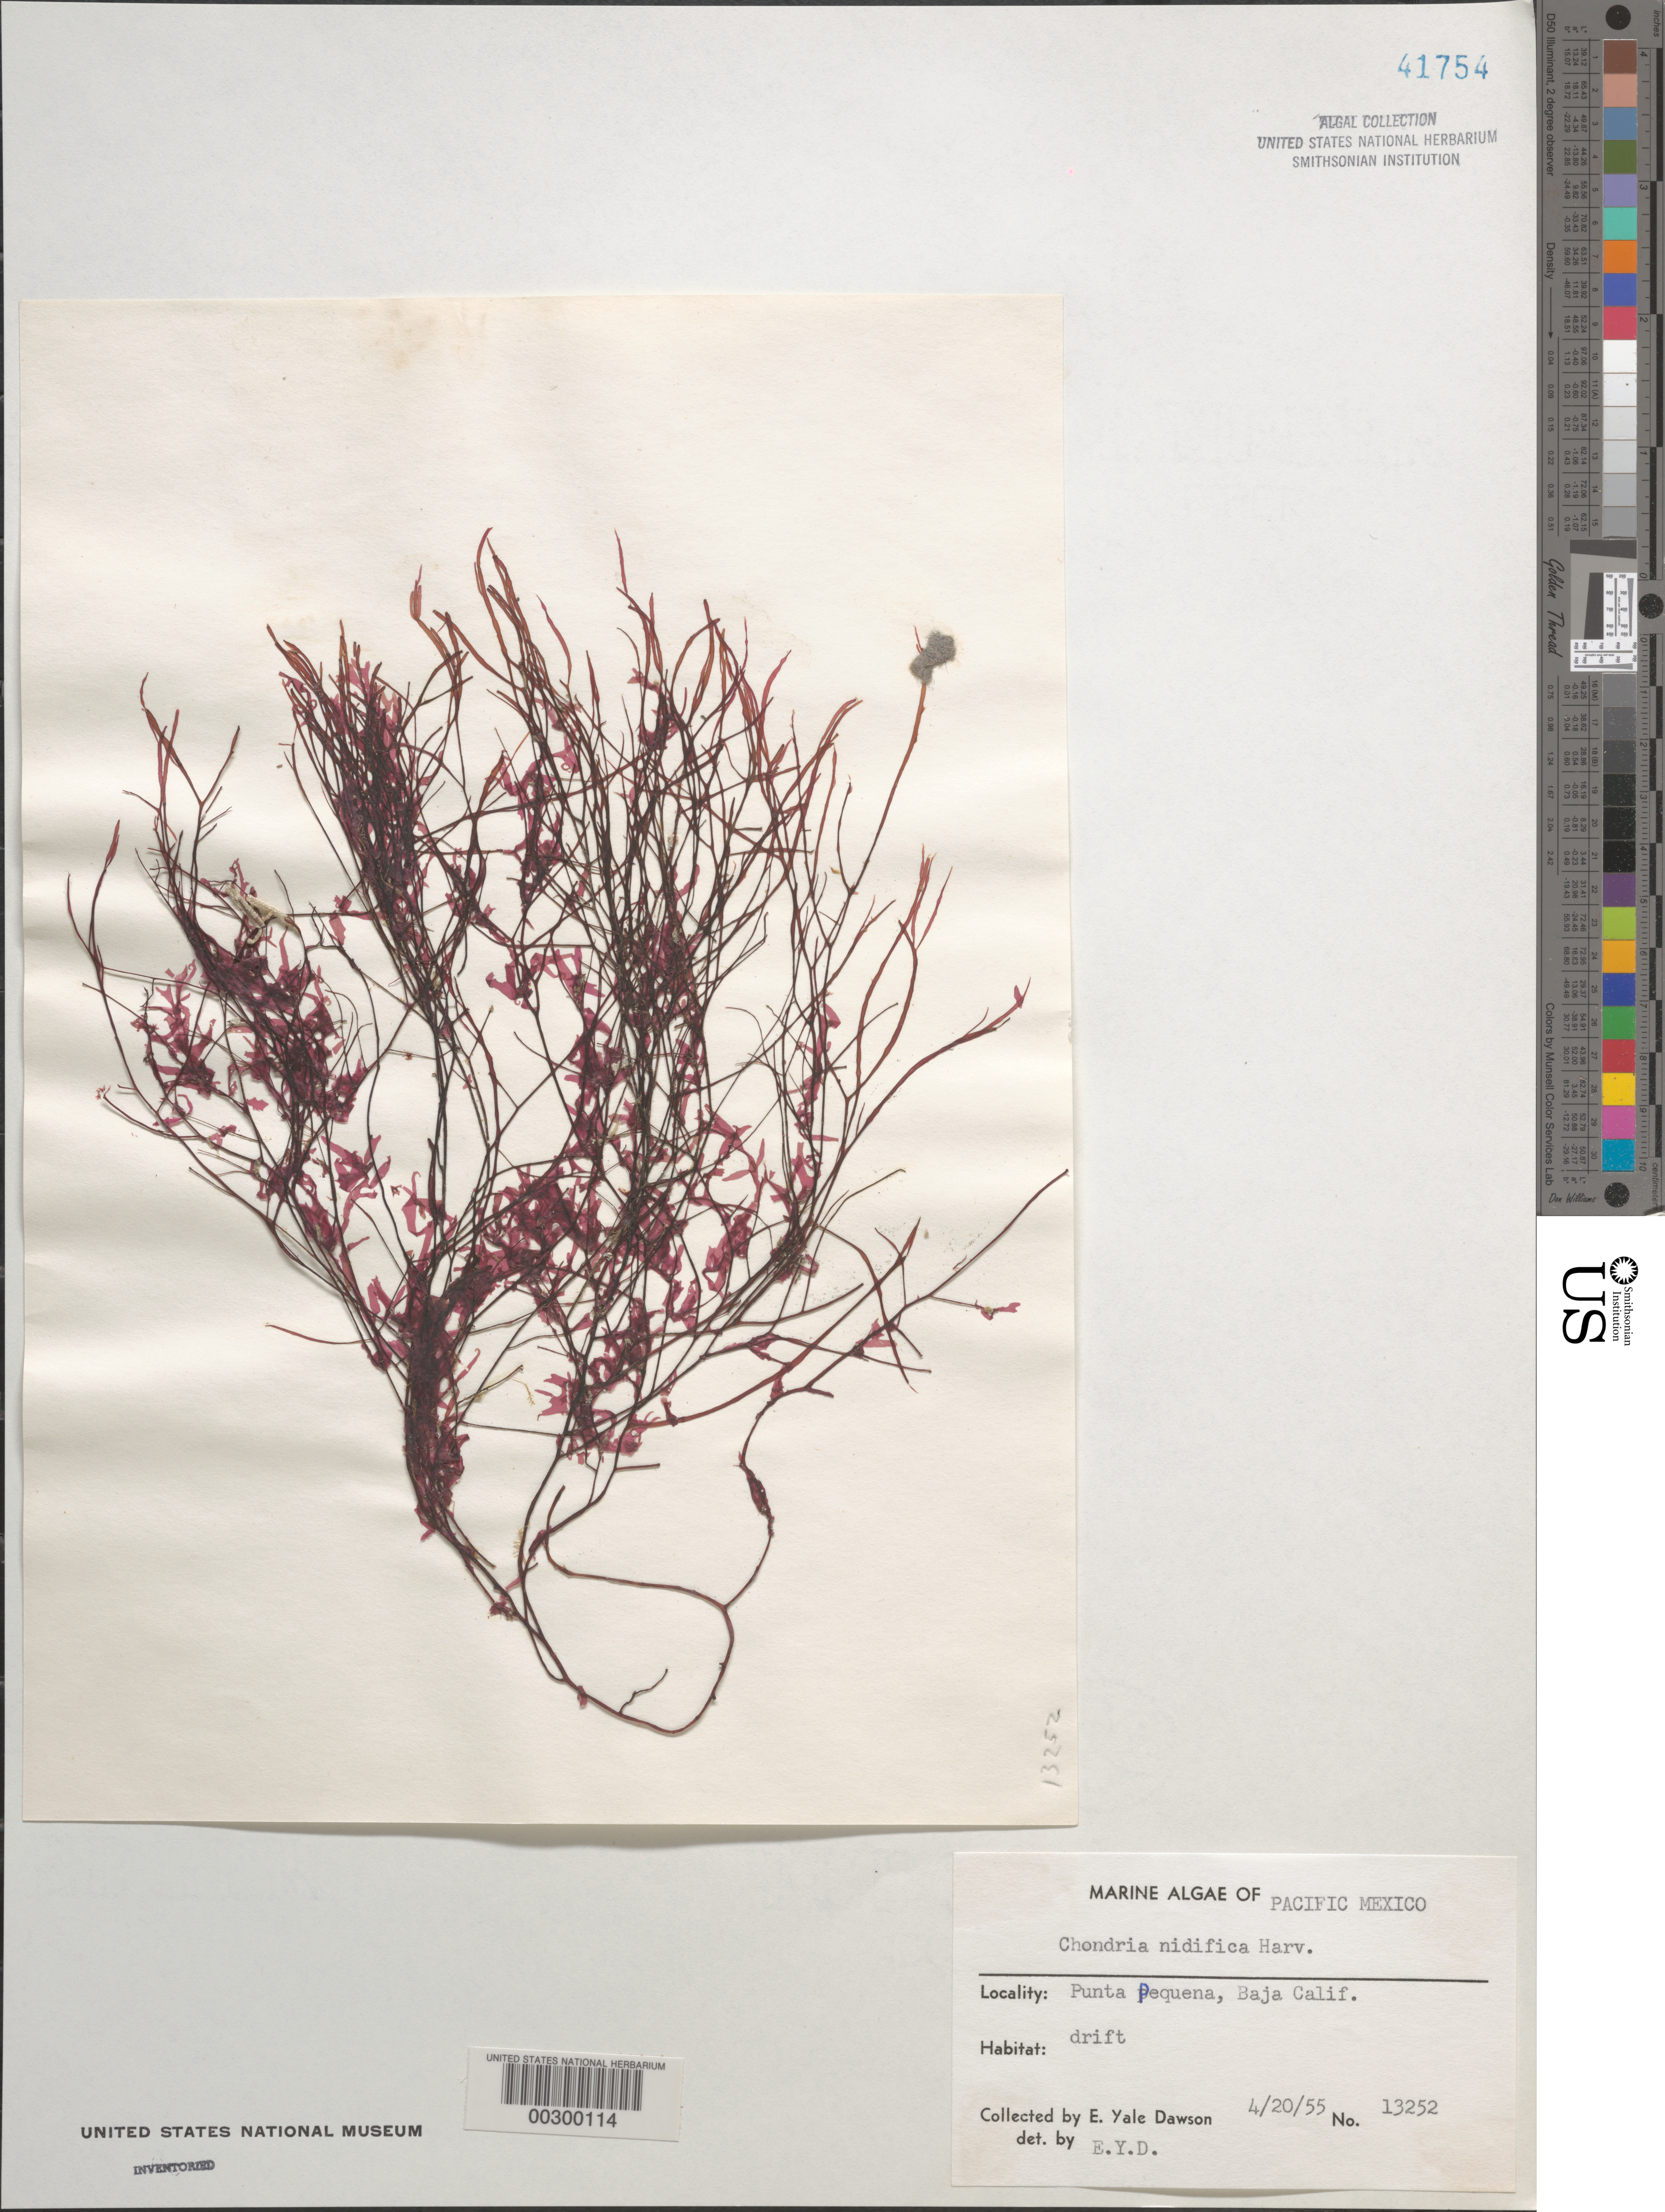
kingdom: Plantae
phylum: Rhodophyta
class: Florideophyceae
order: Ceramiales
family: Rhodomelaceae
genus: Neochondria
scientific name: Neochondria nidifica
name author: (Harvey) Sutti et al.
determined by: Algae name updating Project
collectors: E. Y. Dawson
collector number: EYD 13252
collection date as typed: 20 Apr 1955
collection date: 1955-04-20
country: Mexico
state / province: Baja California Sur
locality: Punta Pequena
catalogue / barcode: US 41754